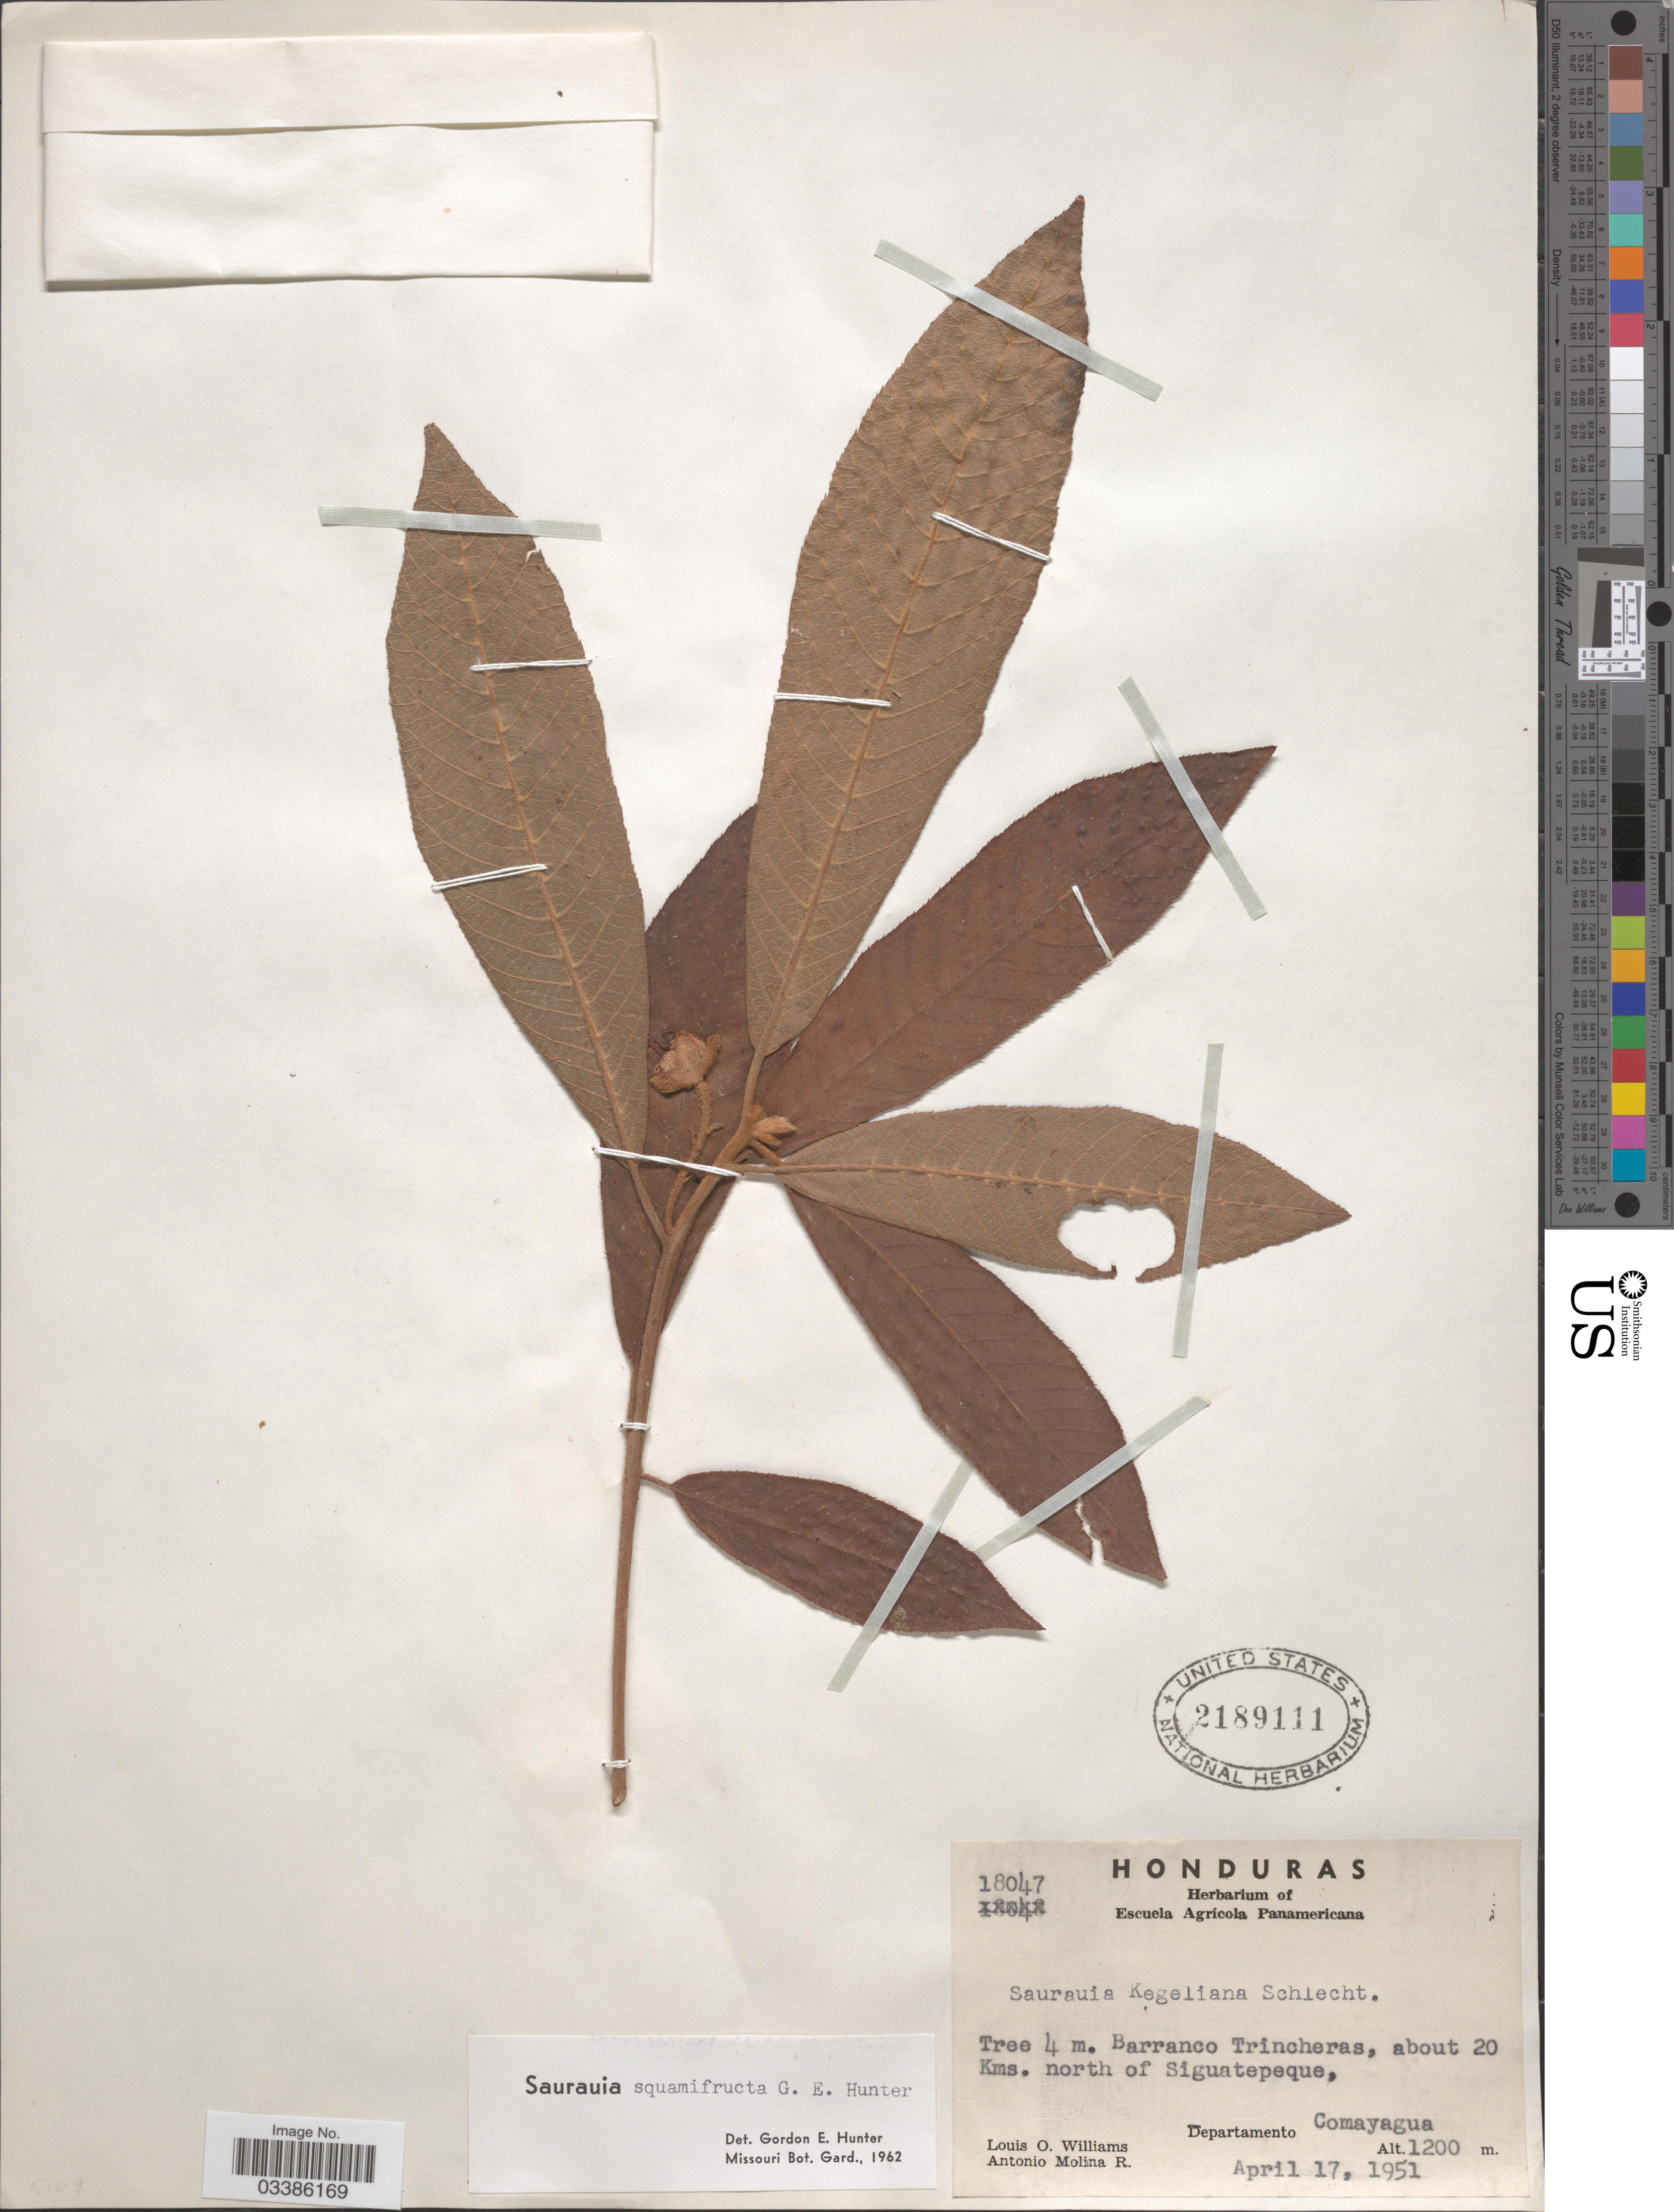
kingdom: Plantae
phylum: Tracheophyta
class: Magnoliopsida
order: Ericales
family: Actinidiaceae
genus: Saurauia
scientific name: Saurauia squamifructa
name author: G.E. Hunter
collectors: L. O. Williams & A. Molina R.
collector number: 18047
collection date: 1951-04-17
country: Honduras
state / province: Comayagua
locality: Barranco Trincheras, about 20 Kms. north of Siguatepeque, Departamento Comayagua.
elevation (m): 1200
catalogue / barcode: US 2189111